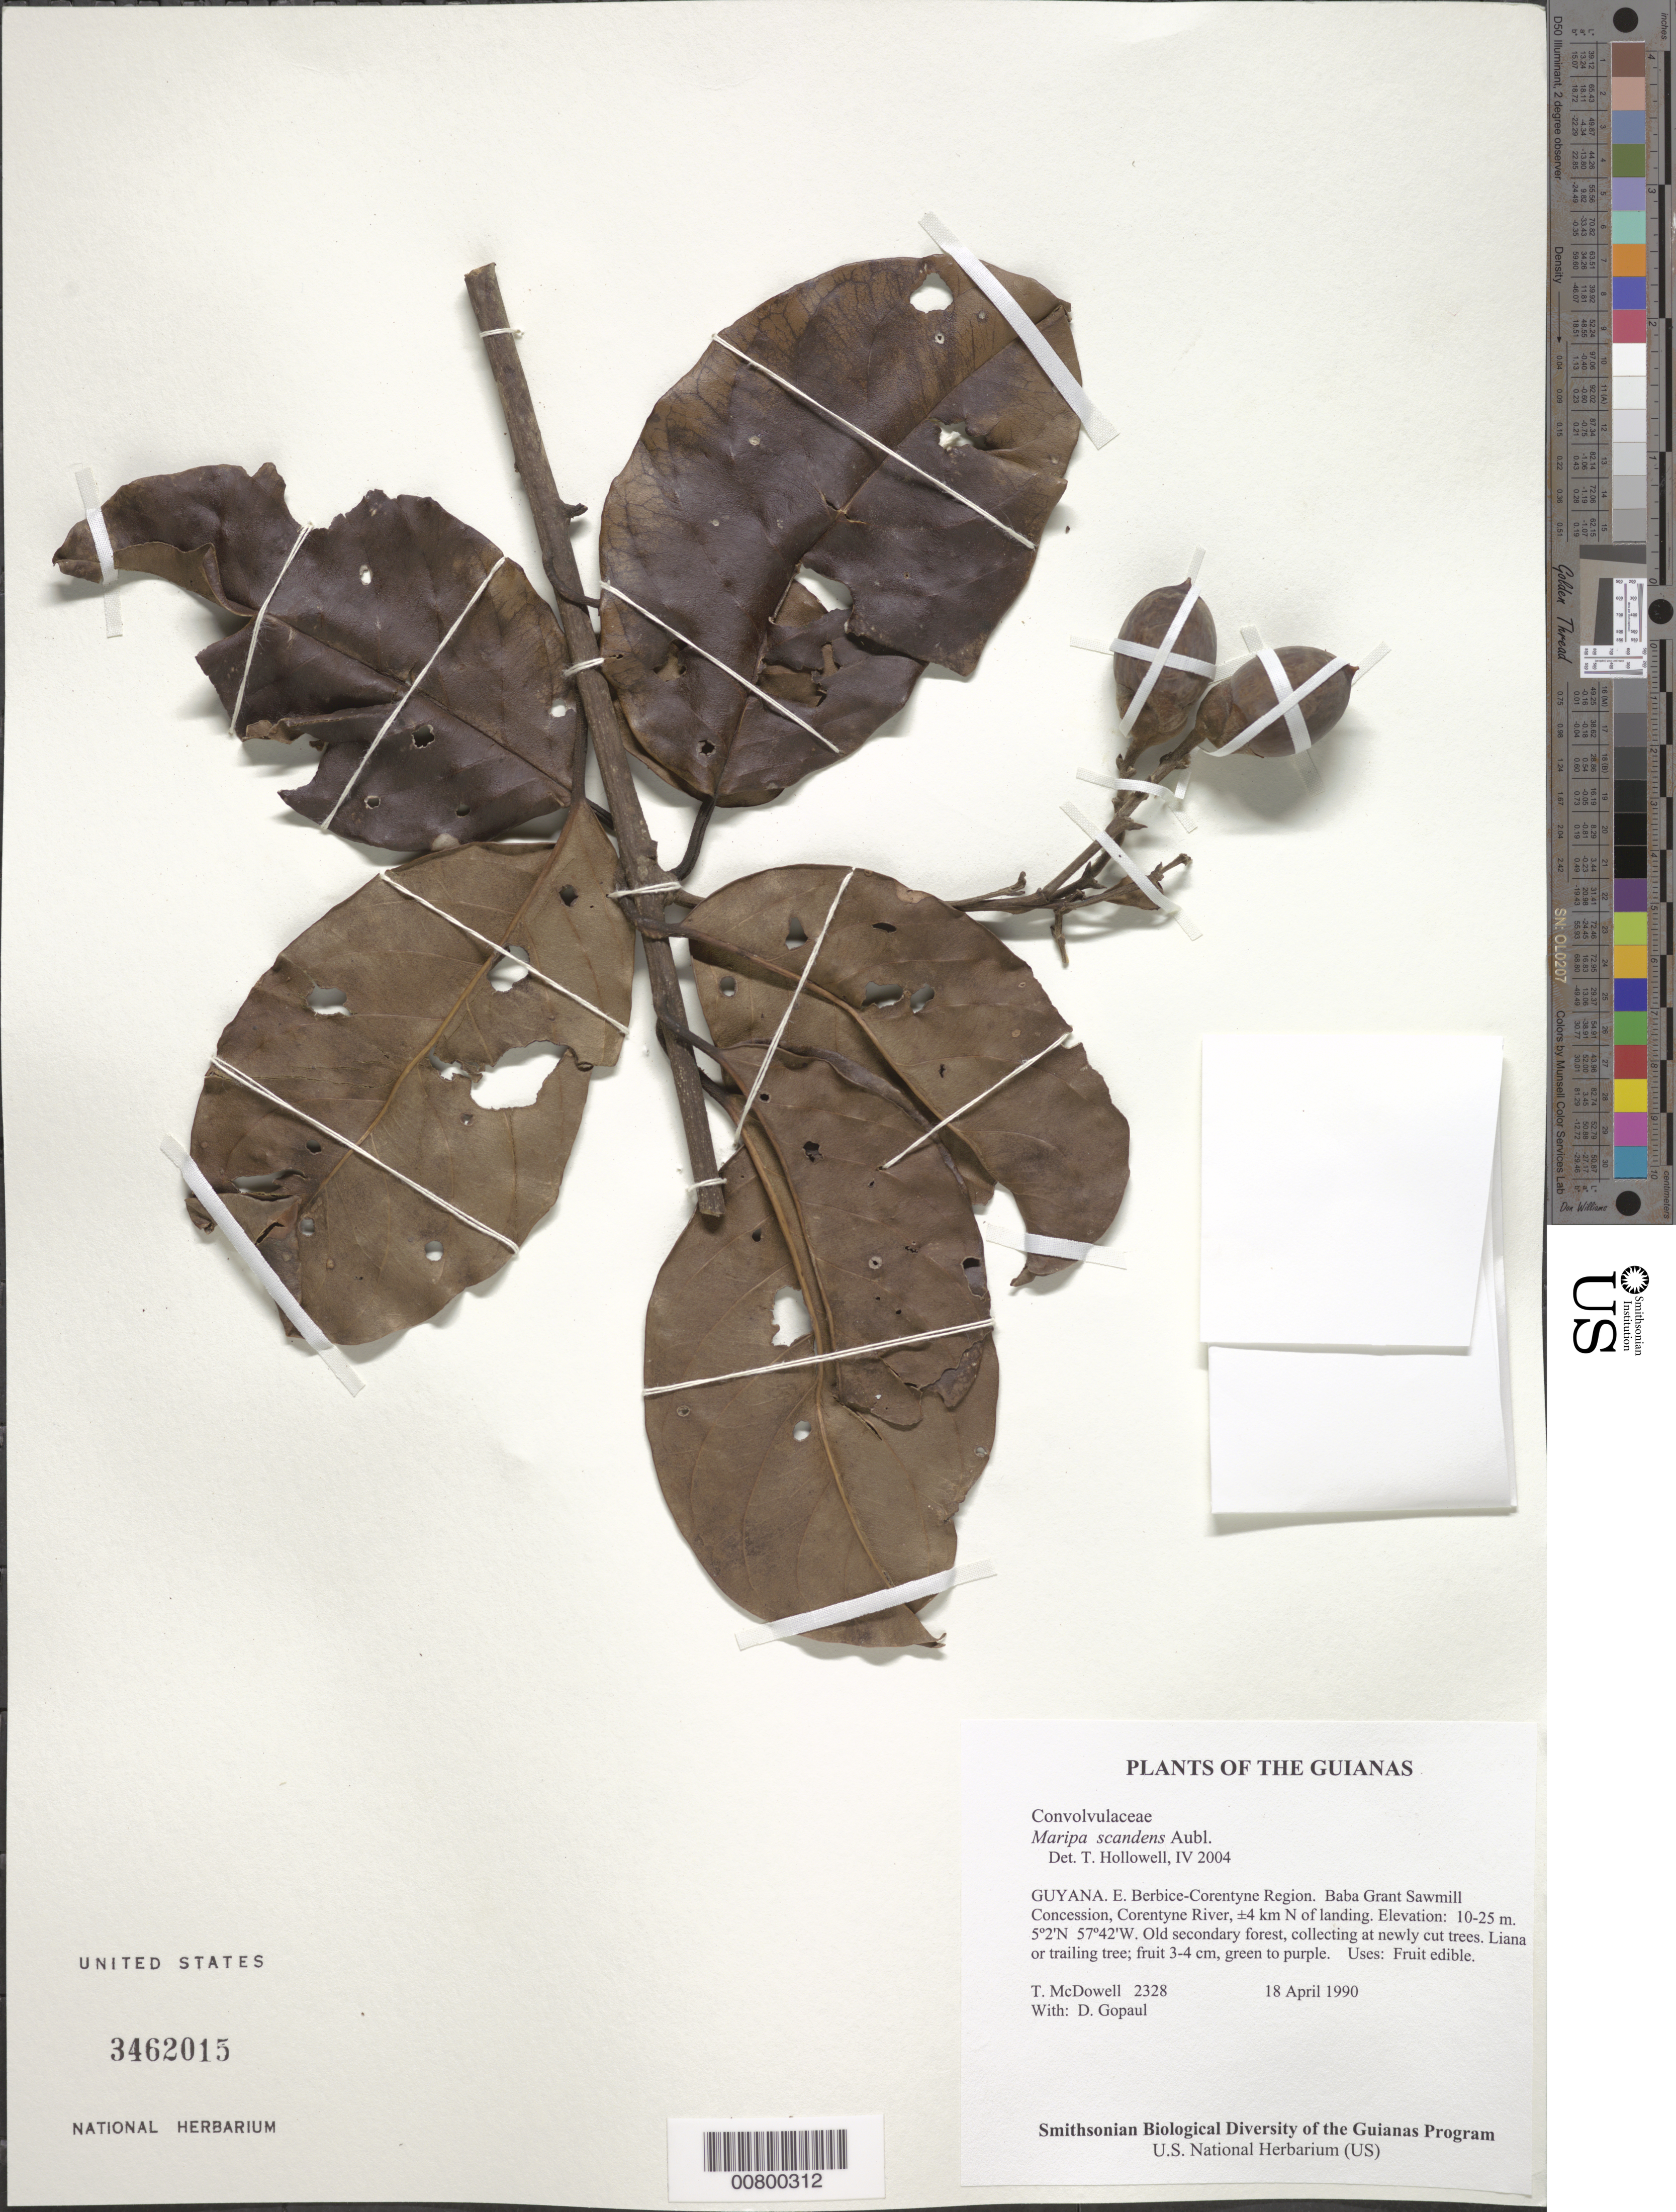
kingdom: Plantae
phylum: Tracheophyta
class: Magnoliopsida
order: Solanales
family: Convolvulaceae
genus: Maripa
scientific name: Maripa scandens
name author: Aubl.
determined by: Hollowell, T. H., (BOT), Smithsonian Institution - National Museum of Natural History (UNITED STATES)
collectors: T. McDowell & D. Gopaul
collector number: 2328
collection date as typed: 18 April 1990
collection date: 1990-04-18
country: Guyana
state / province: E. Berbice-Corentyne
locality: Baba Grant Sawmill Concession, Corentyne River, ±4 km N of landing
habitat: Old secondary forest, collecting at newly cut trees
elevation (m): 10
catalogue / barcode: US 3462015